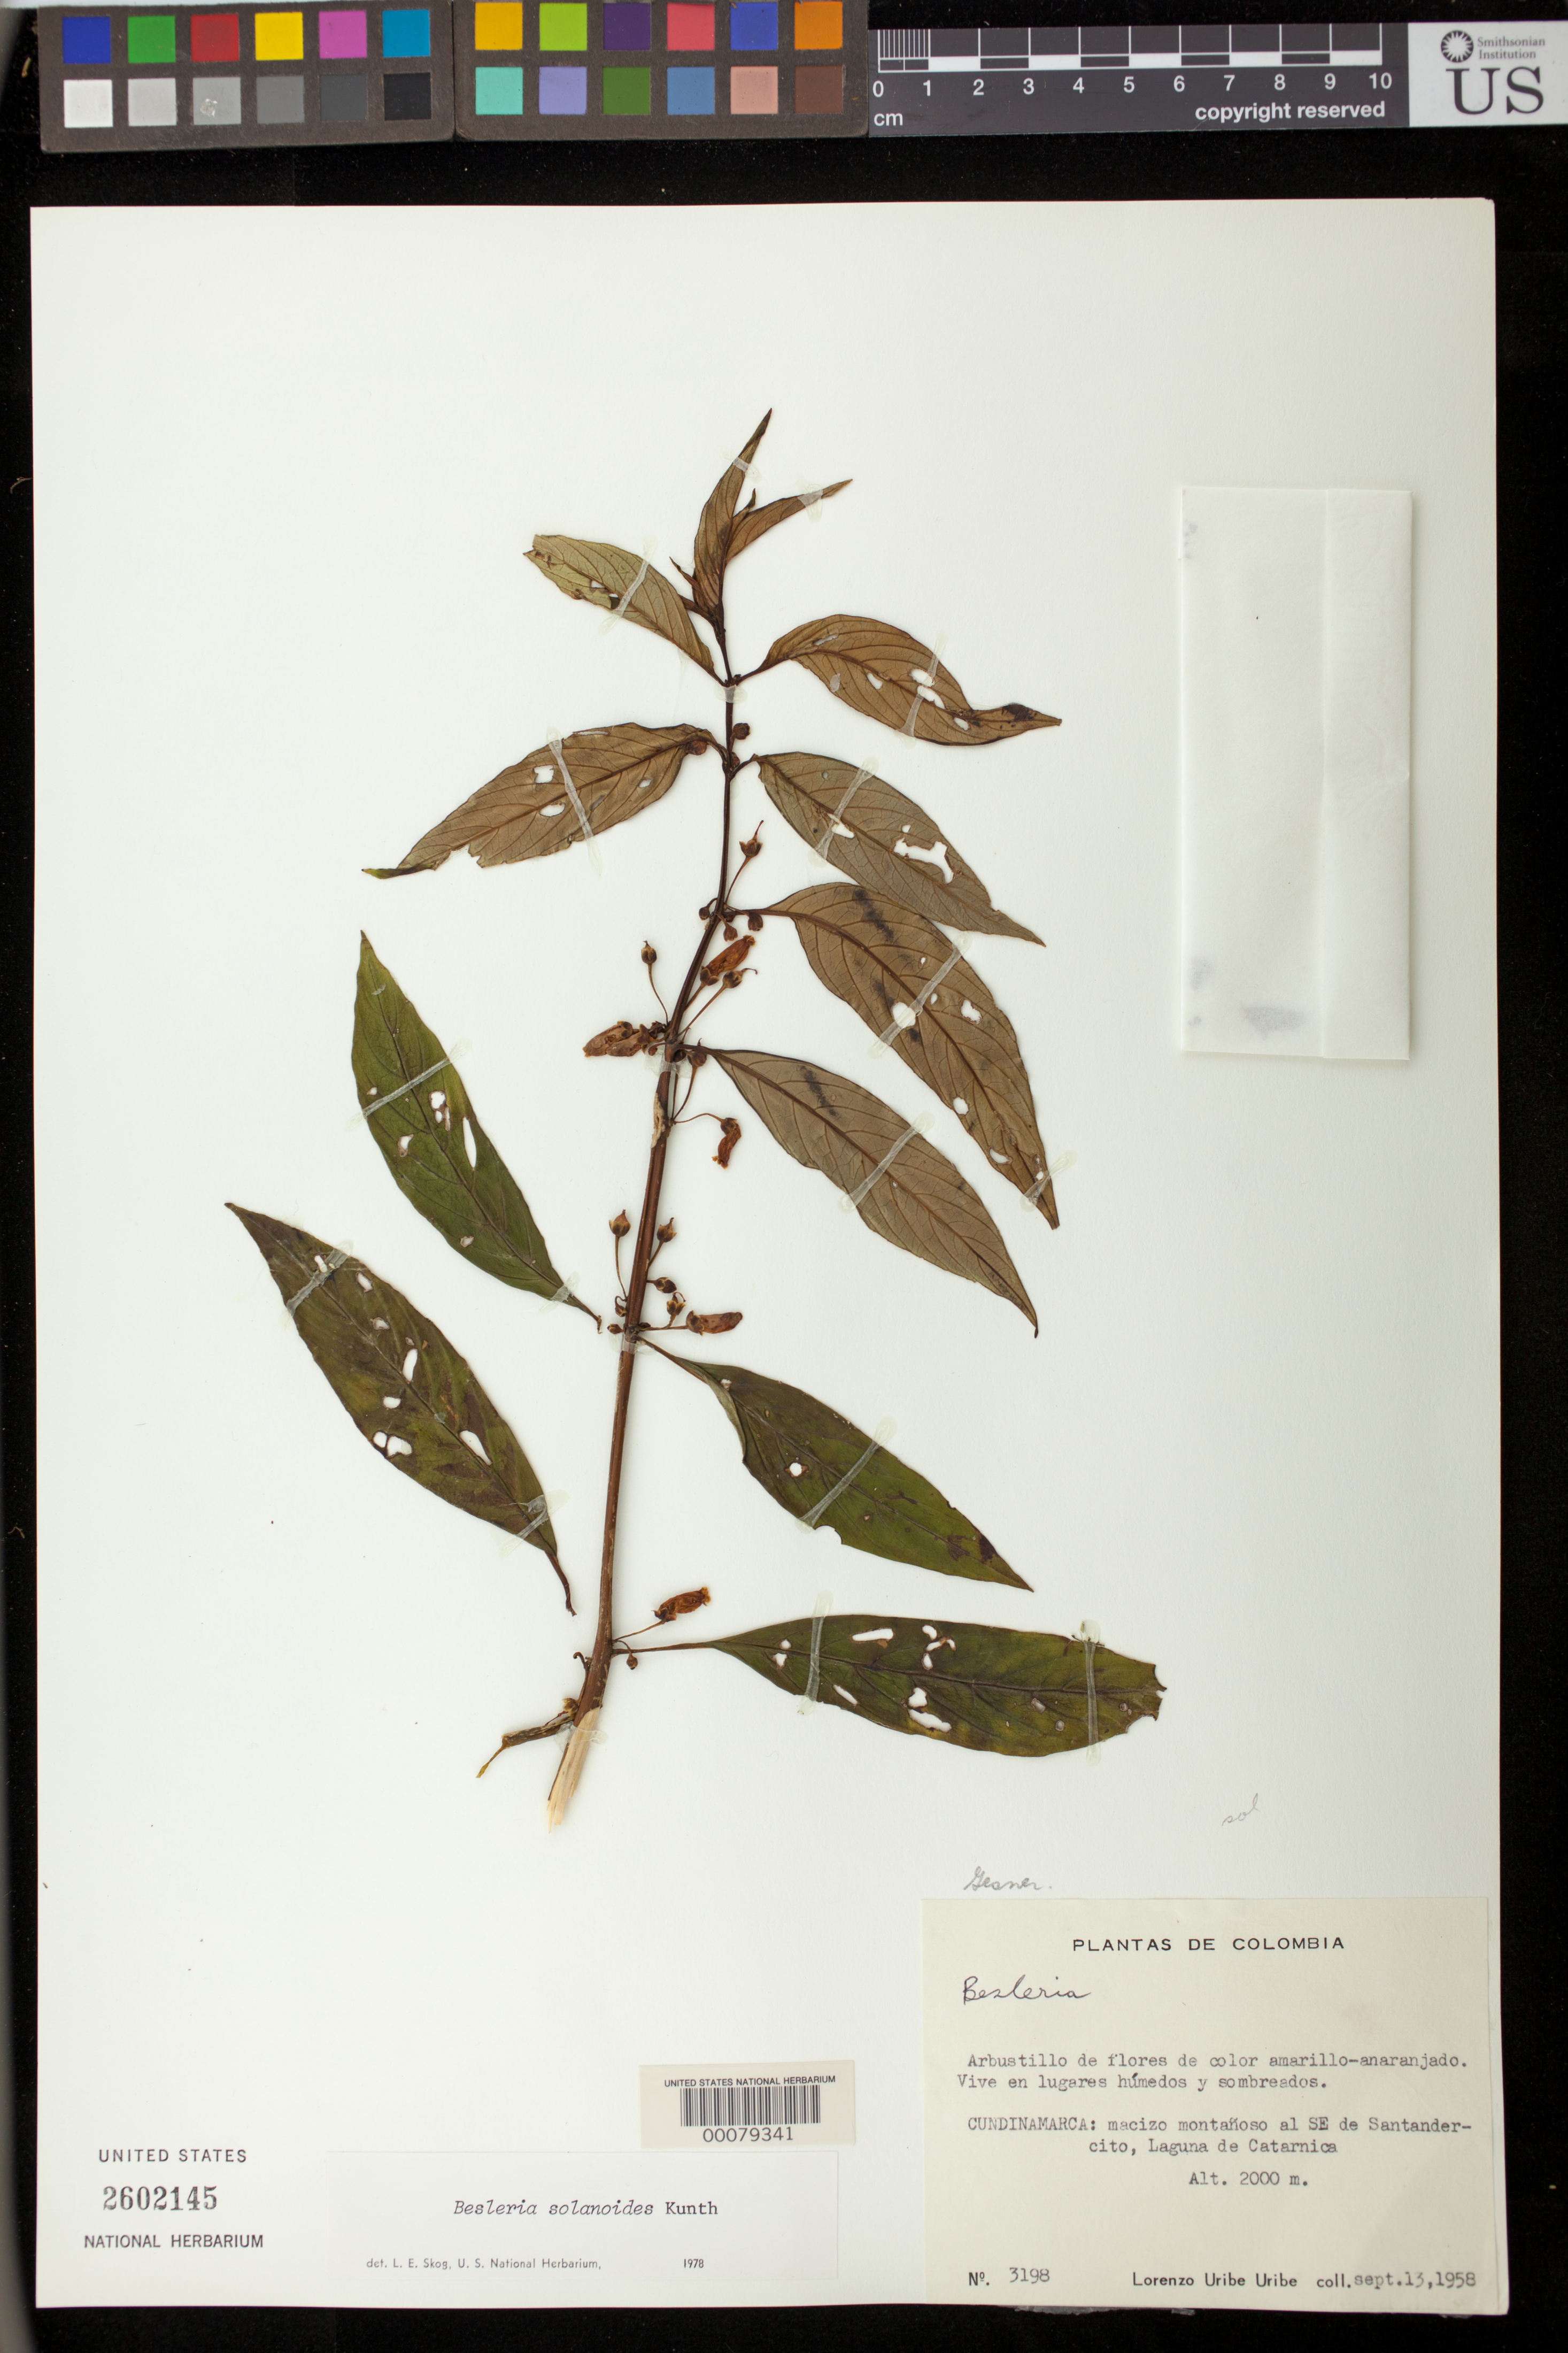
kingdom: Plantae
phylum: Tracheophyta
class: Magnoliopsida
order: Lamiales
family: Gesneriaceae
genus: Besleria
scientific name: Besleria solanoides var. solanoides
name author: Kunth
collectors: L. Uribe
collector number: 3198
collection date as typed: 13 Sep 1958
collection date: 1958-09-13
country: Colombia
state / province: Cundinamarca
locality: Massive mountains SE of Santandercito, Lagoon of Catarnica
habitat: Humid, shady places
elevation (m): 2000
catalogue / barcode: US 2602145